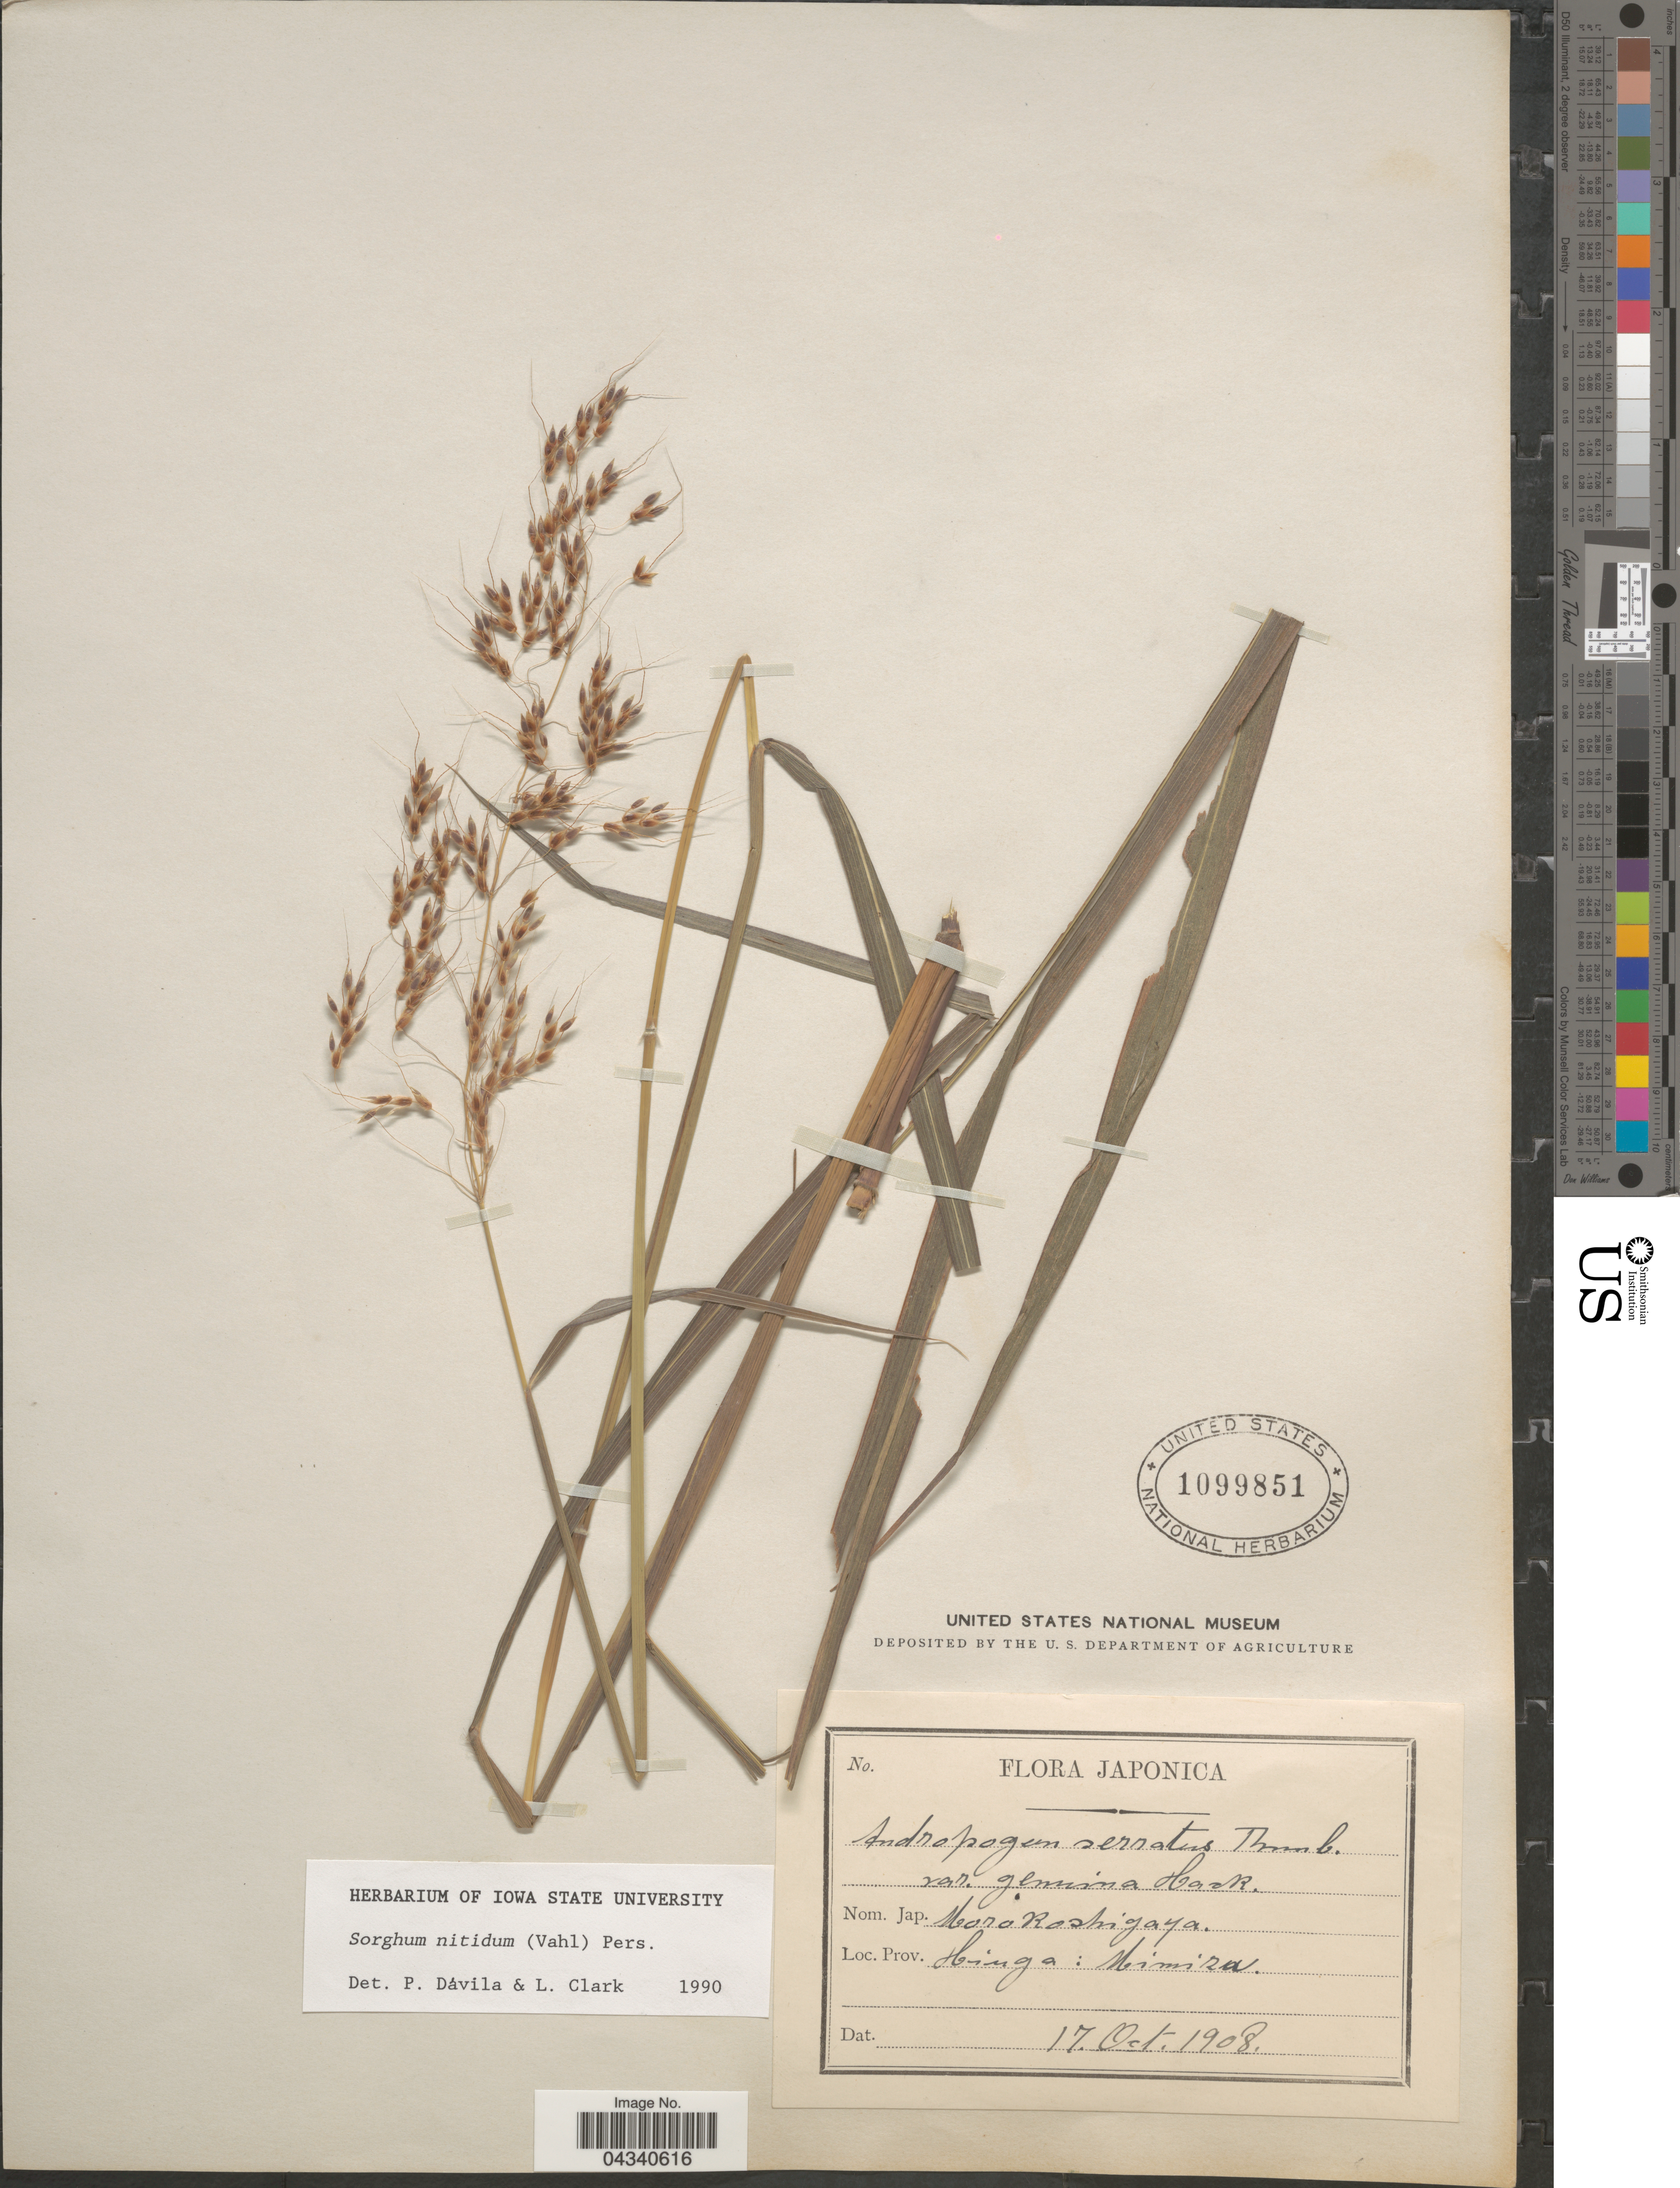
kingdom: Plantae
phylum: Tracheophyta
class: Liliopsida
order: Poales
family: Poaceae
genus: Sorghum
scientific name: Sorghum nitidum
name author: (Vahl) Pers.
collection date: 1908-10-17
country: Japan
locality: Prov. Hinga: Mimiza.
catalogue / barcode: US 1099851